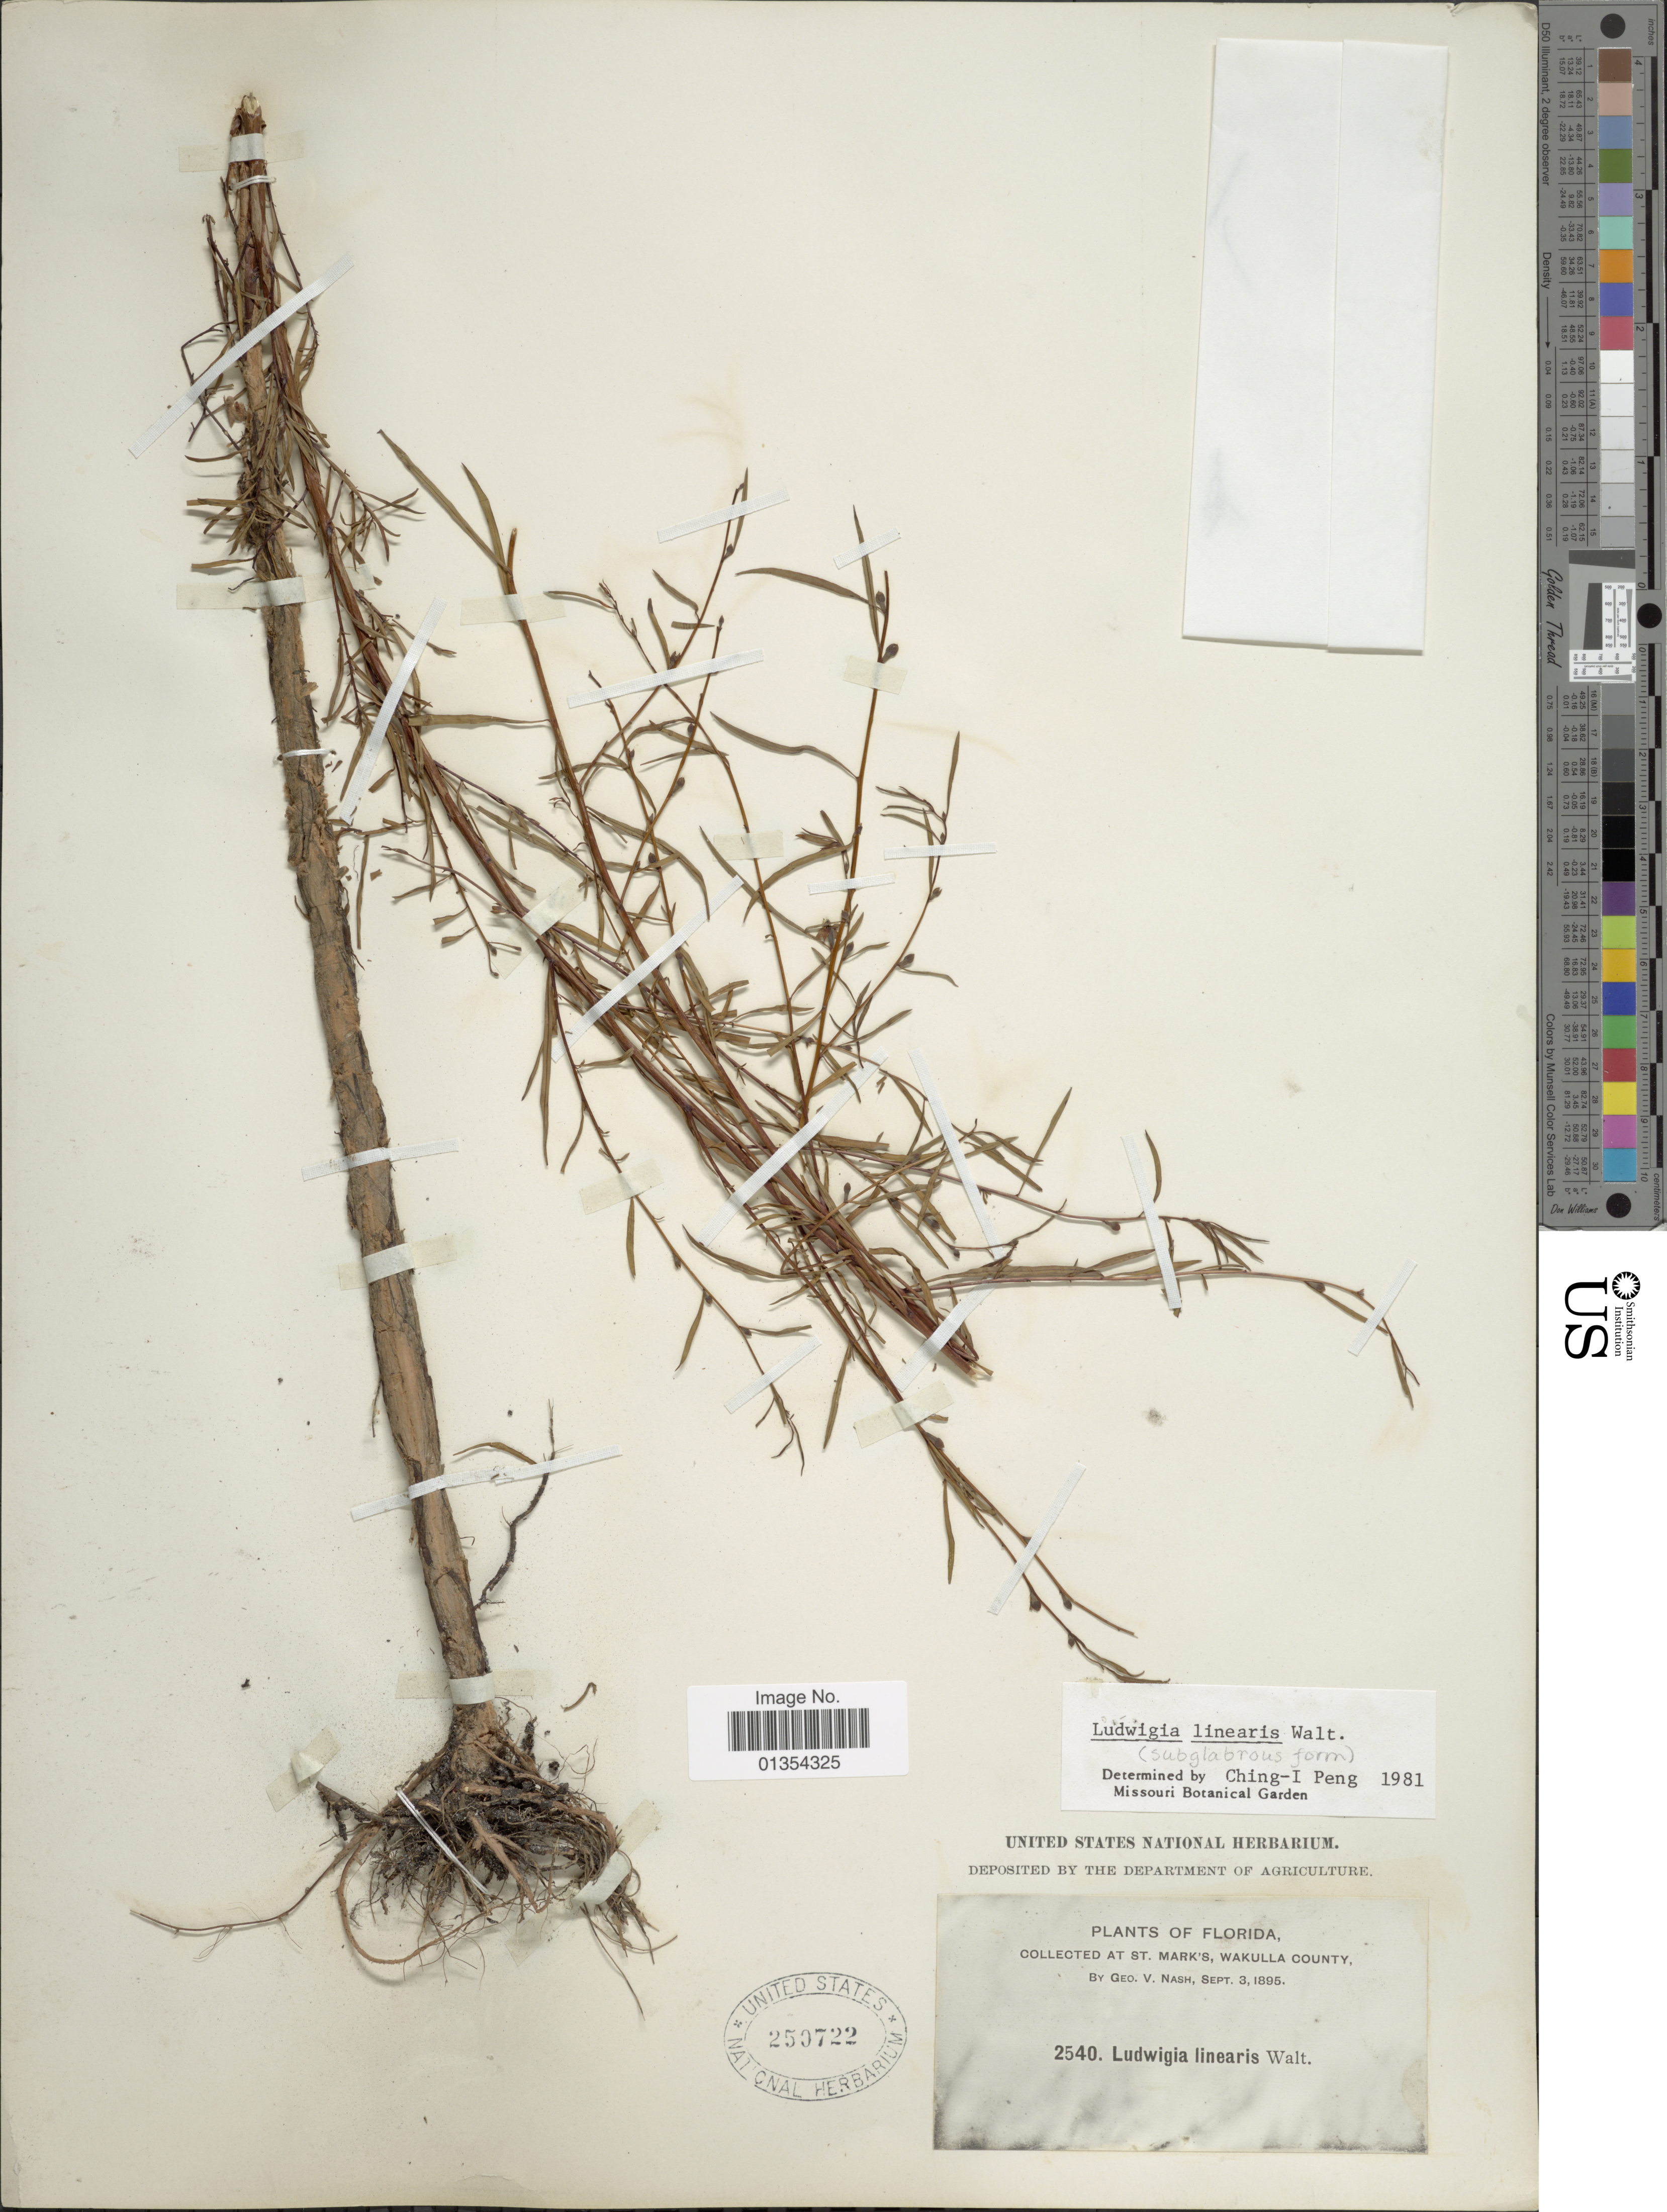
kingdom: Plantae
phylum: Tracheophyta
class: Magnoliopsida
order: Myrtales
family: Onagraceae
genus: Ludwigia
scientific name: Ludwigia linearis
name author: Walter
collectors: G. V. Nash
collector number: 2540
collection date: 1895-09-03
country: United States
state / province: Florida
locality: At St. Mark's, Wakulla County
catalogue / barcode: US 250722